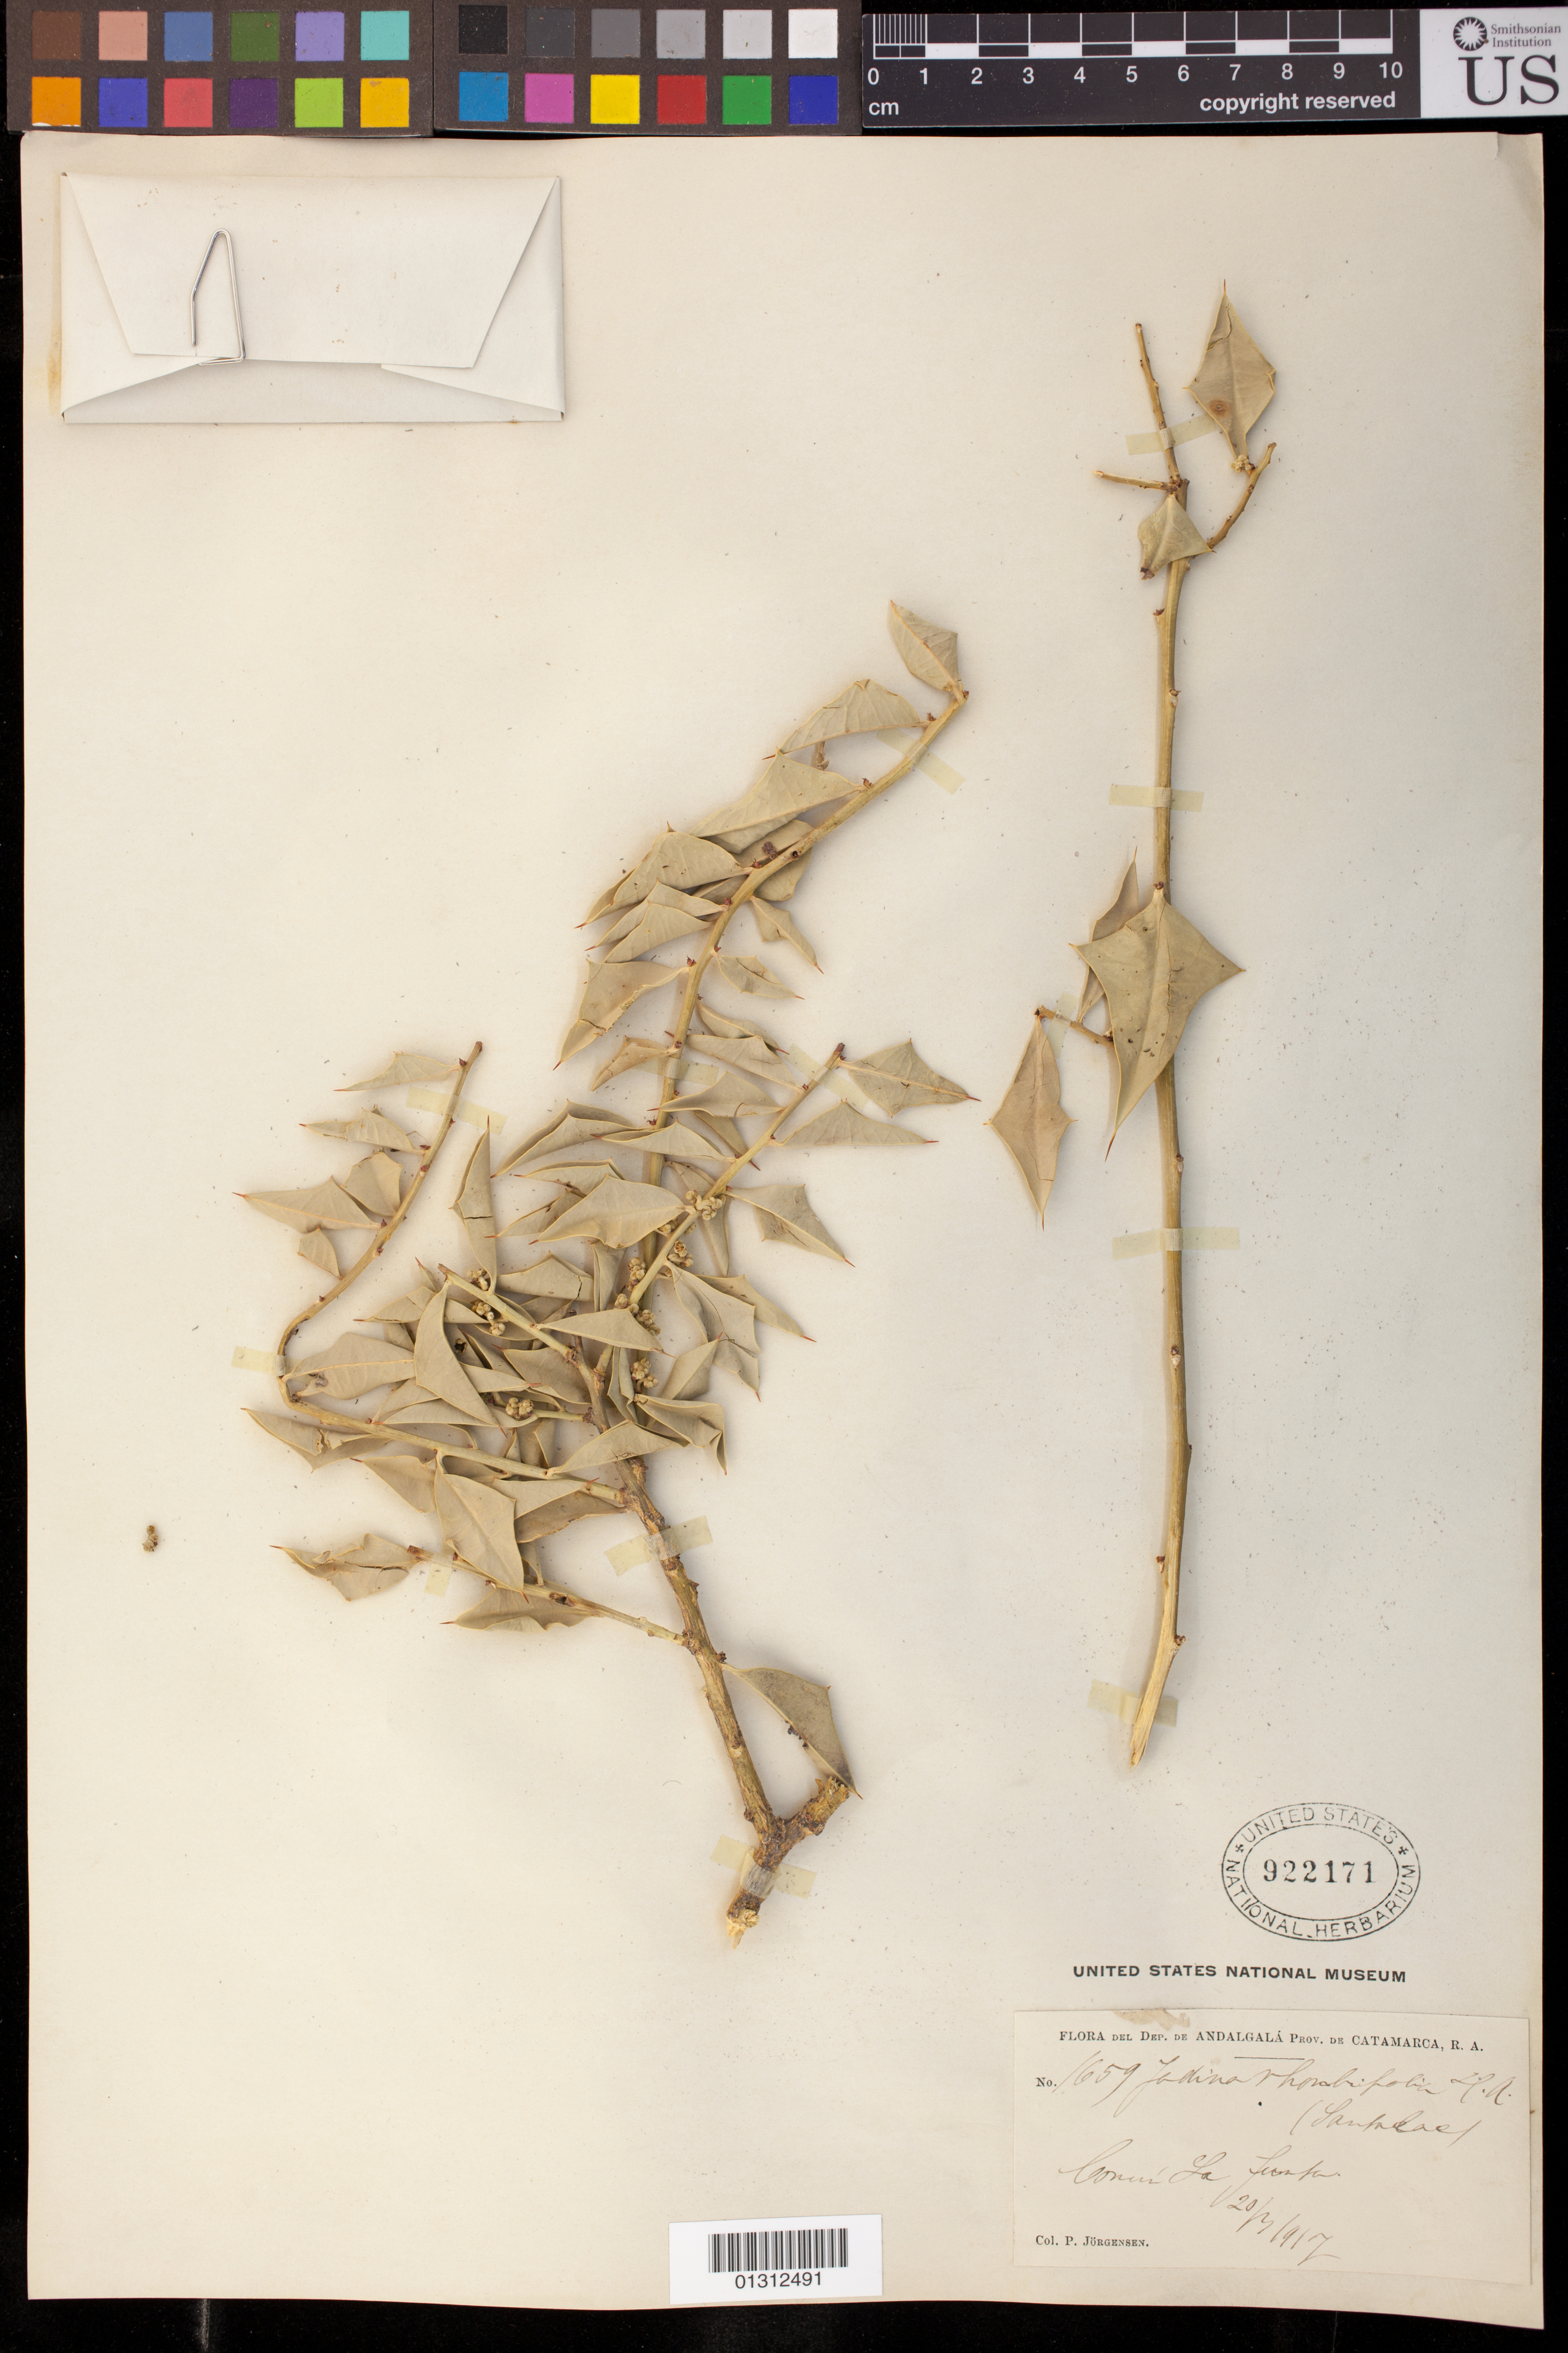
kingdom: Plantae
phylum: Tracheophyta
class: Magnoliopsida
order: Santalales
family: Cervantesiaceae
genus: Jodina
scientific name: Jodina rhombifolia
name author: (Hook. & Arn.) Reissek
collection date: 1917-07-20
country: Argentina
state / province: Catamarca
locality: Dep. de Andalgala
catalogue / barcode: US 922171